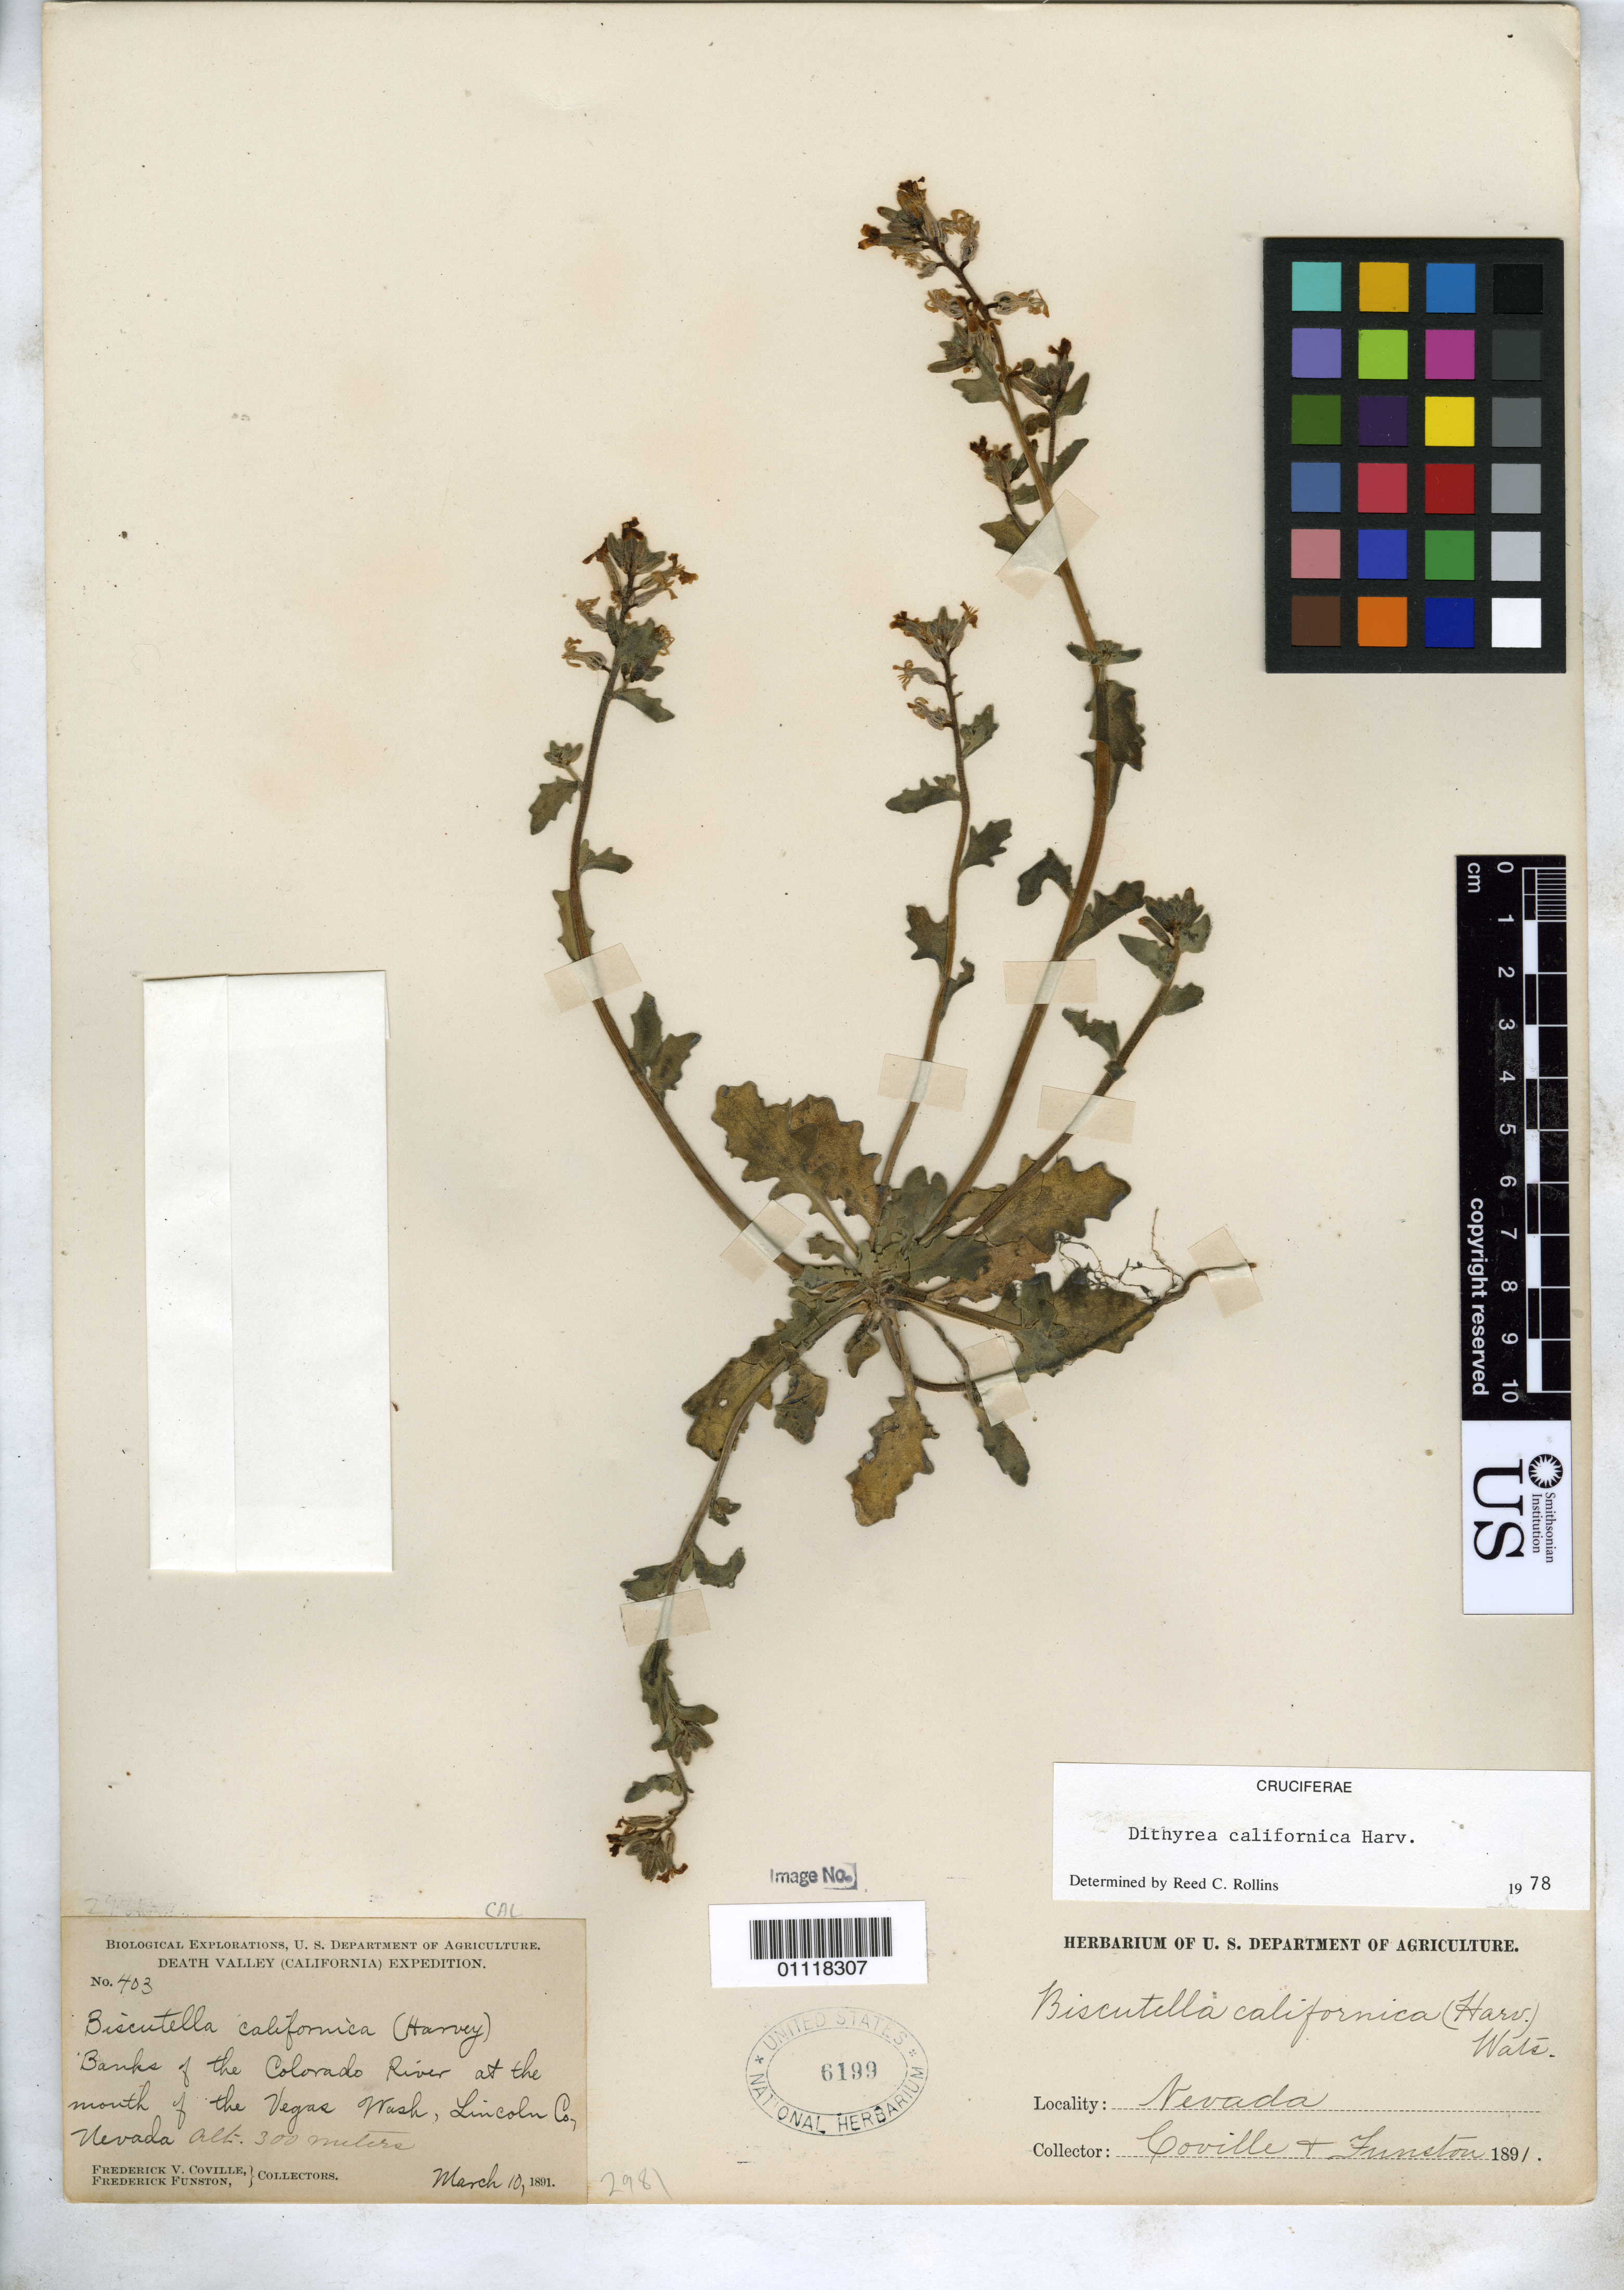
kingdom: Plantae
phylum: Tracheophyta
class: Magnoliopsida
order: Brassicales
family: Brassicaceae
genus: Dithyrea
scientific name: Dithyrea californica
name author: Harv.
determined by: Rollins, Reed C., (GH), Harvard University Herbaria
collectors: F. V. Coville & F. Funston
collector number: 403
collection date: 1891-03-10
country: United States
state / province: Nevada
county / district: Lincoln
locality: Banks of the Colorado River at the mouth of the Vegas Wash.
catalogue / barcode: US 6199